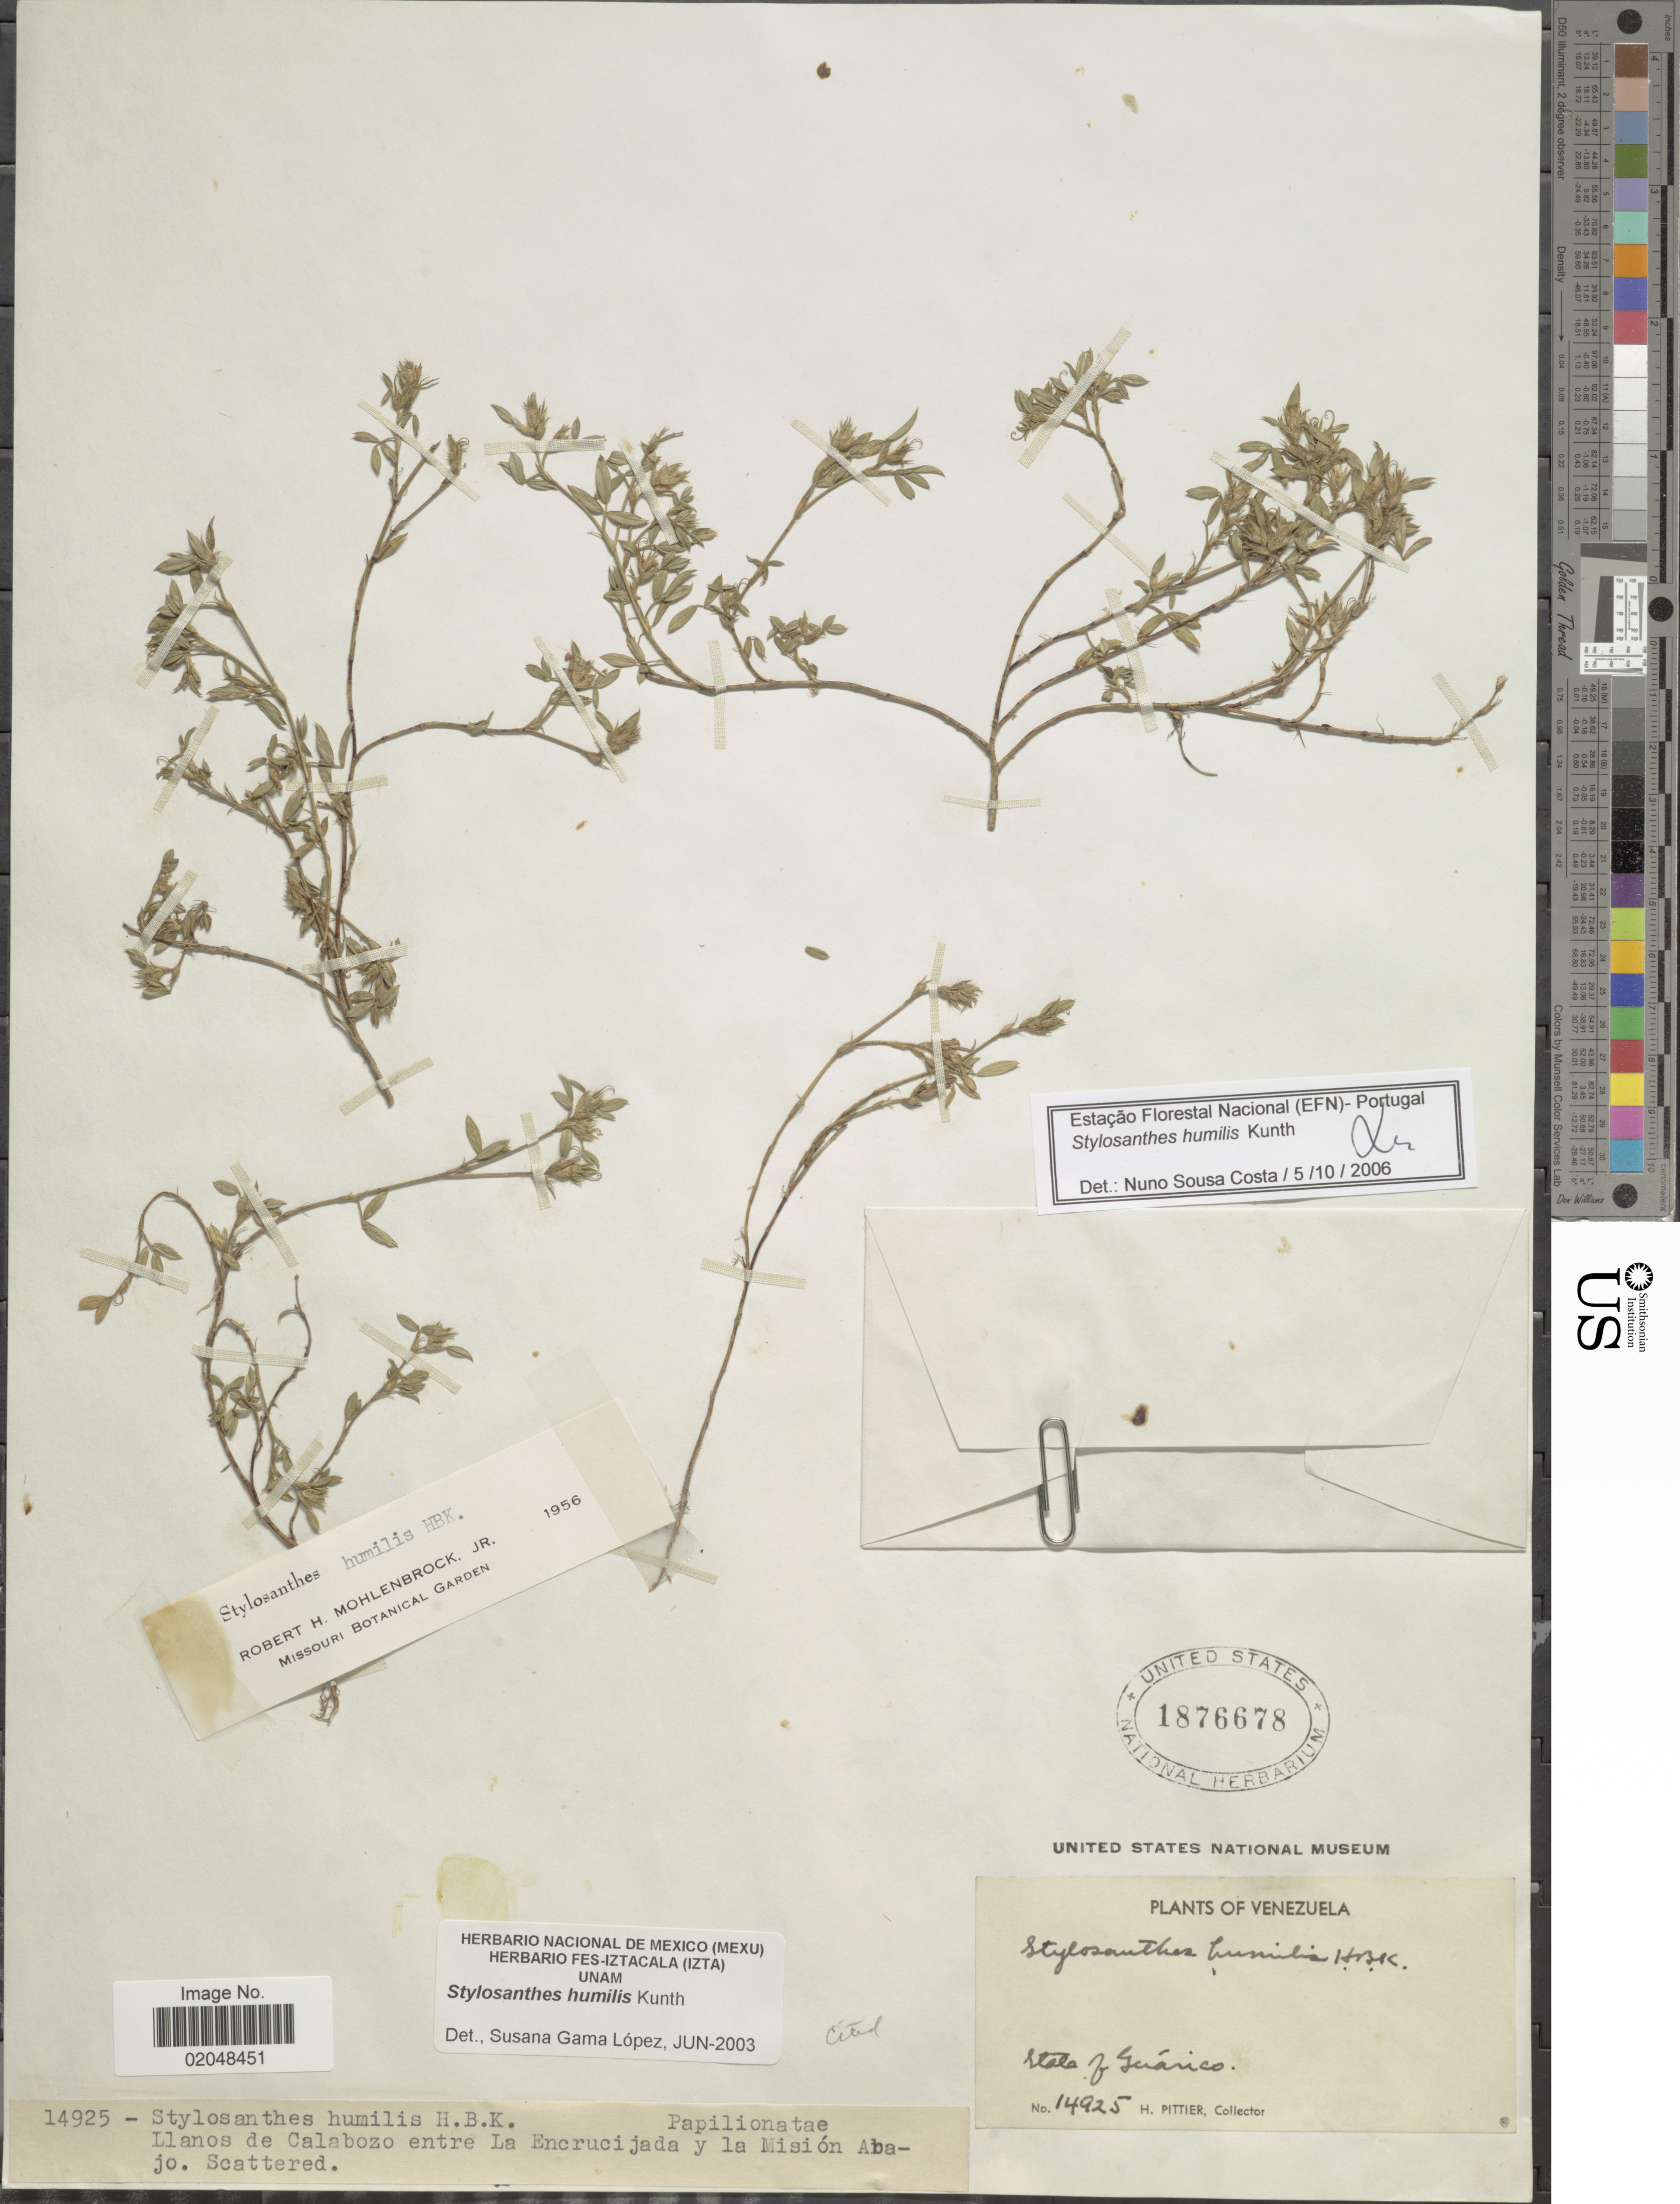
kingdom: Plantae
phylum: Tracheophyta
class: Magnoliopsida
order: Fabales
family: Fabaceae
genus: Stylosanthes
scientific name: Stylosanthes humilis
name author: Kunth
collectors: H. F. Pittier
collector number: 14925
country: Venezuela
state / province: Guárico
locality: Llanos de Calabozo entre La Encrucijada y la Mision Abajo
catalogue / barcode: US 1876678